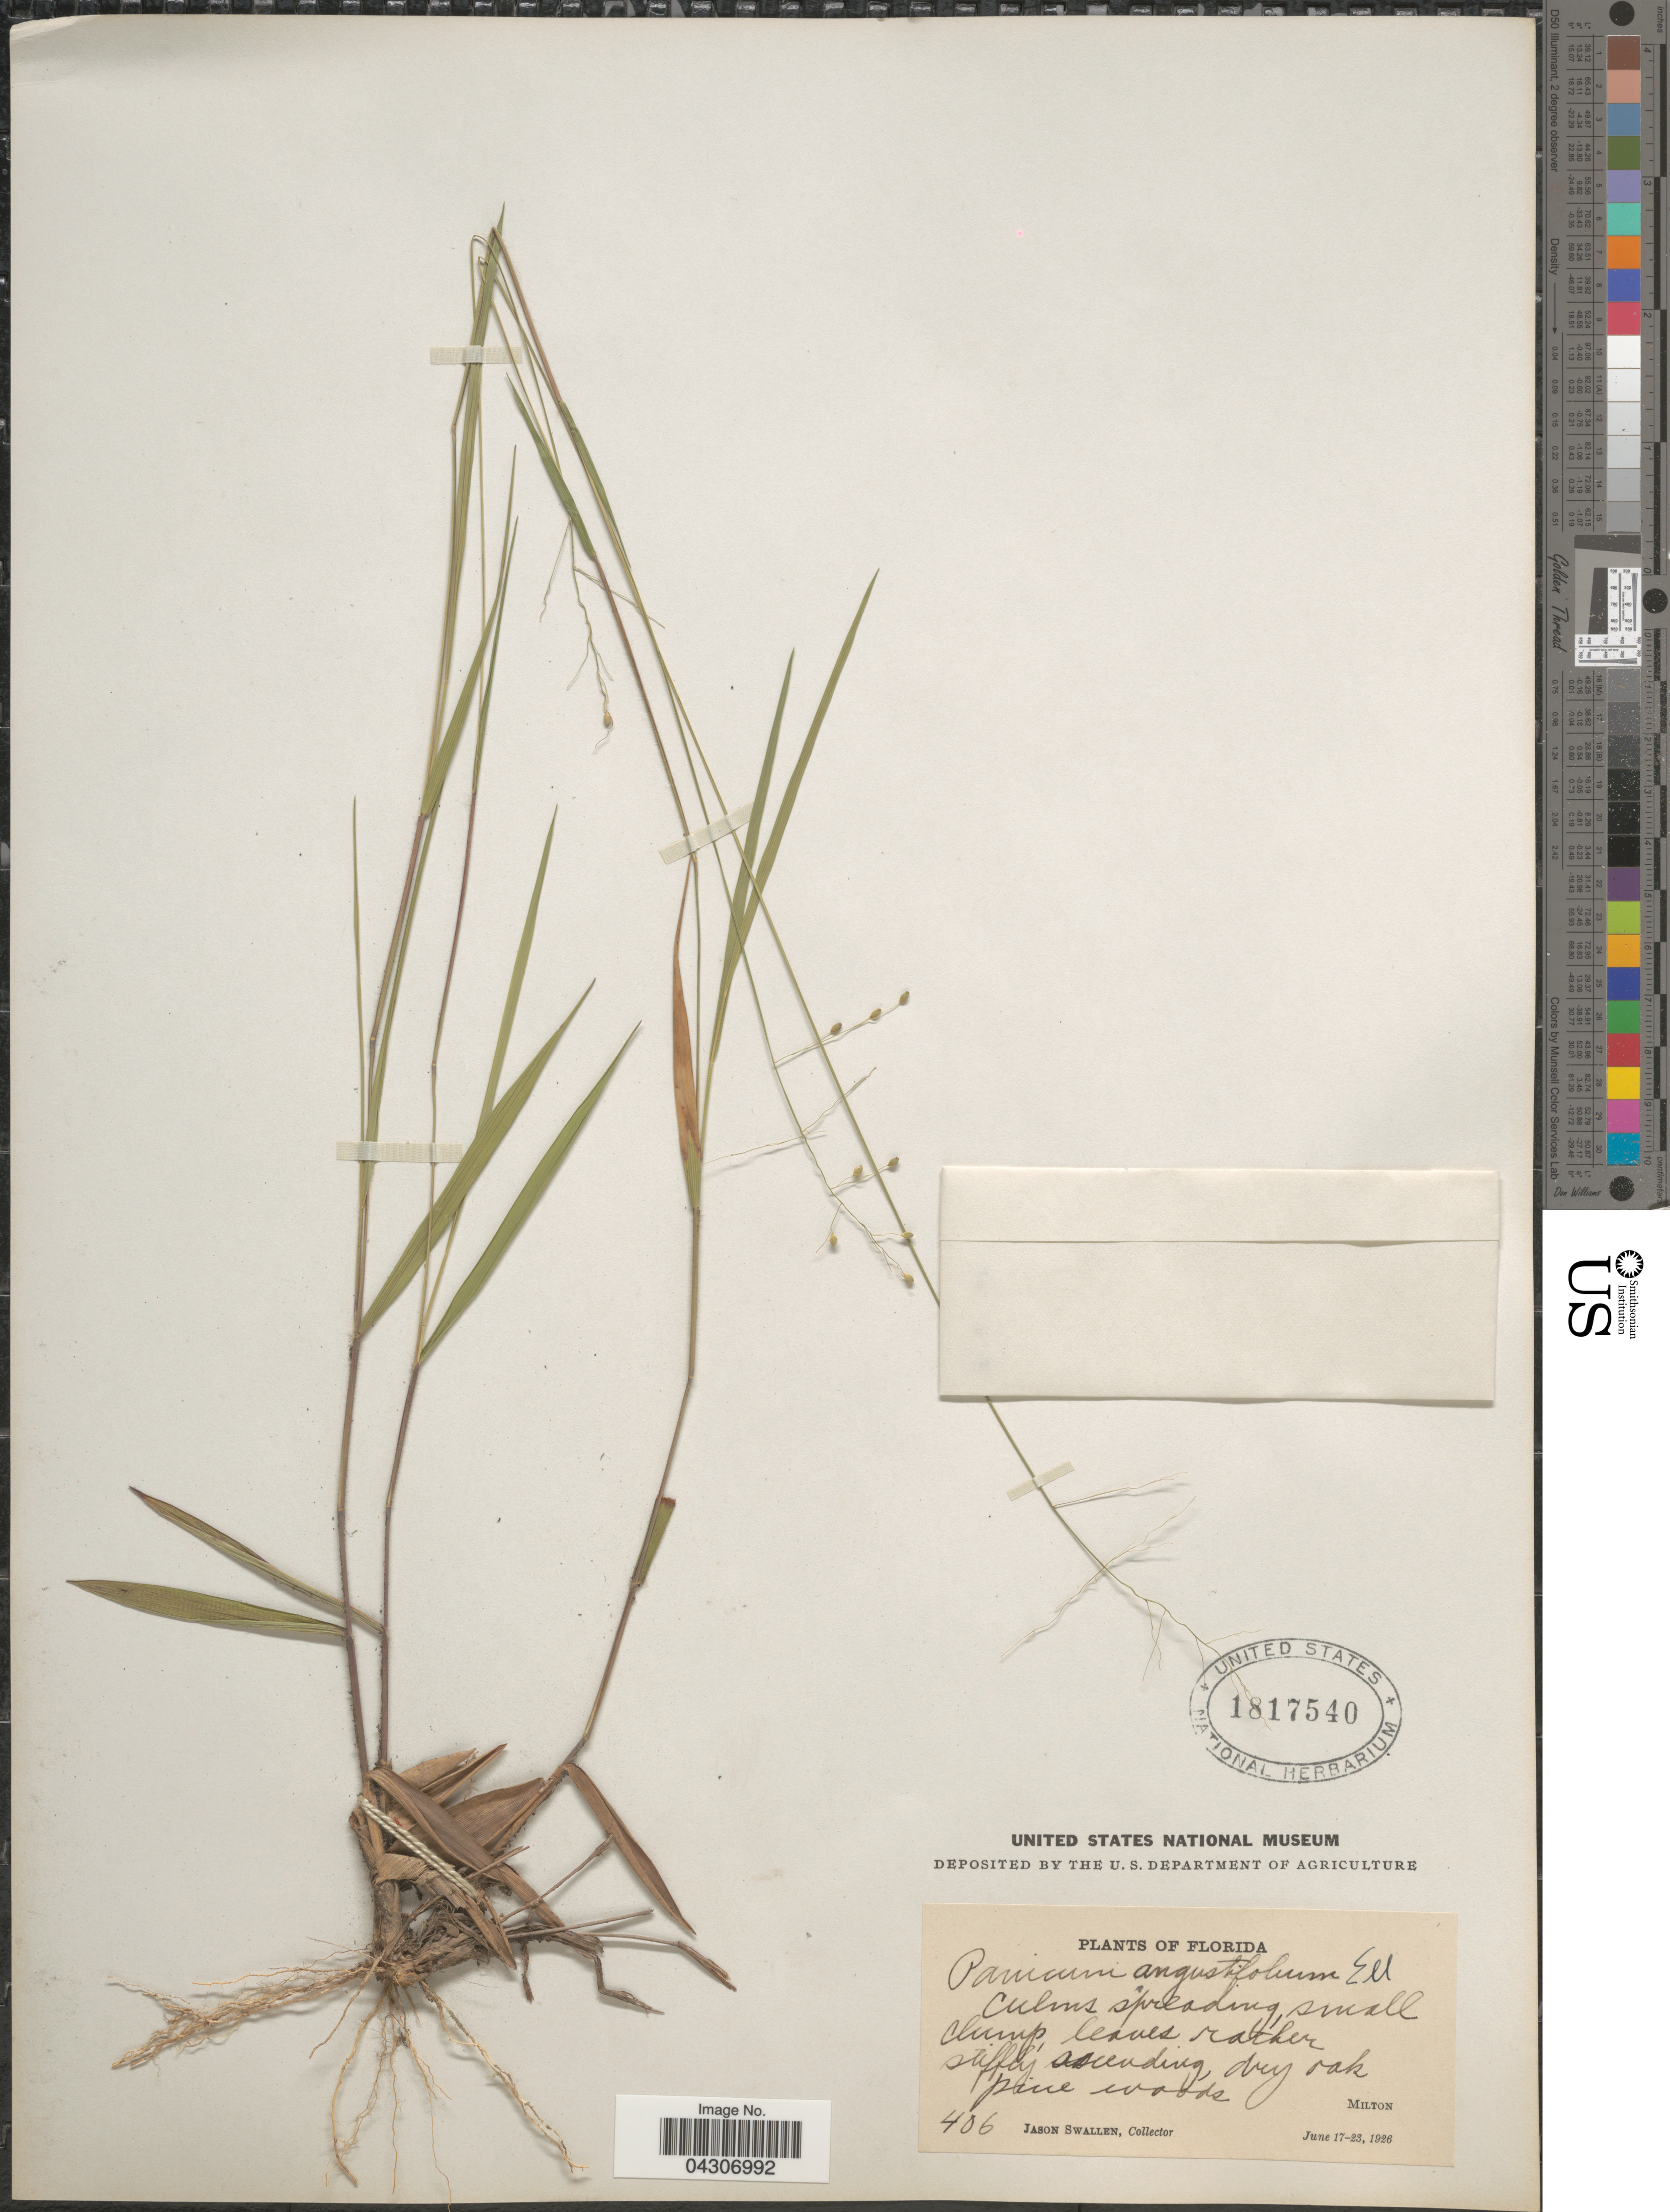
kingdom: Plantae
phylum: Tracheophyta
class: Liliopsida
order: Poales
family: Poaceae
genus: Dichanthelium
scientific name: Dichanthelium aciculare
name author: (Desv. ex Poir.) Gould & C.A. Clark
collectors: J. R. Swallen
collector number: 406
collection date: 1926-06-17/1926-06-23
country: United States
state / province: Florida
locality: Milton.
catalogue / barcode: US 1817540